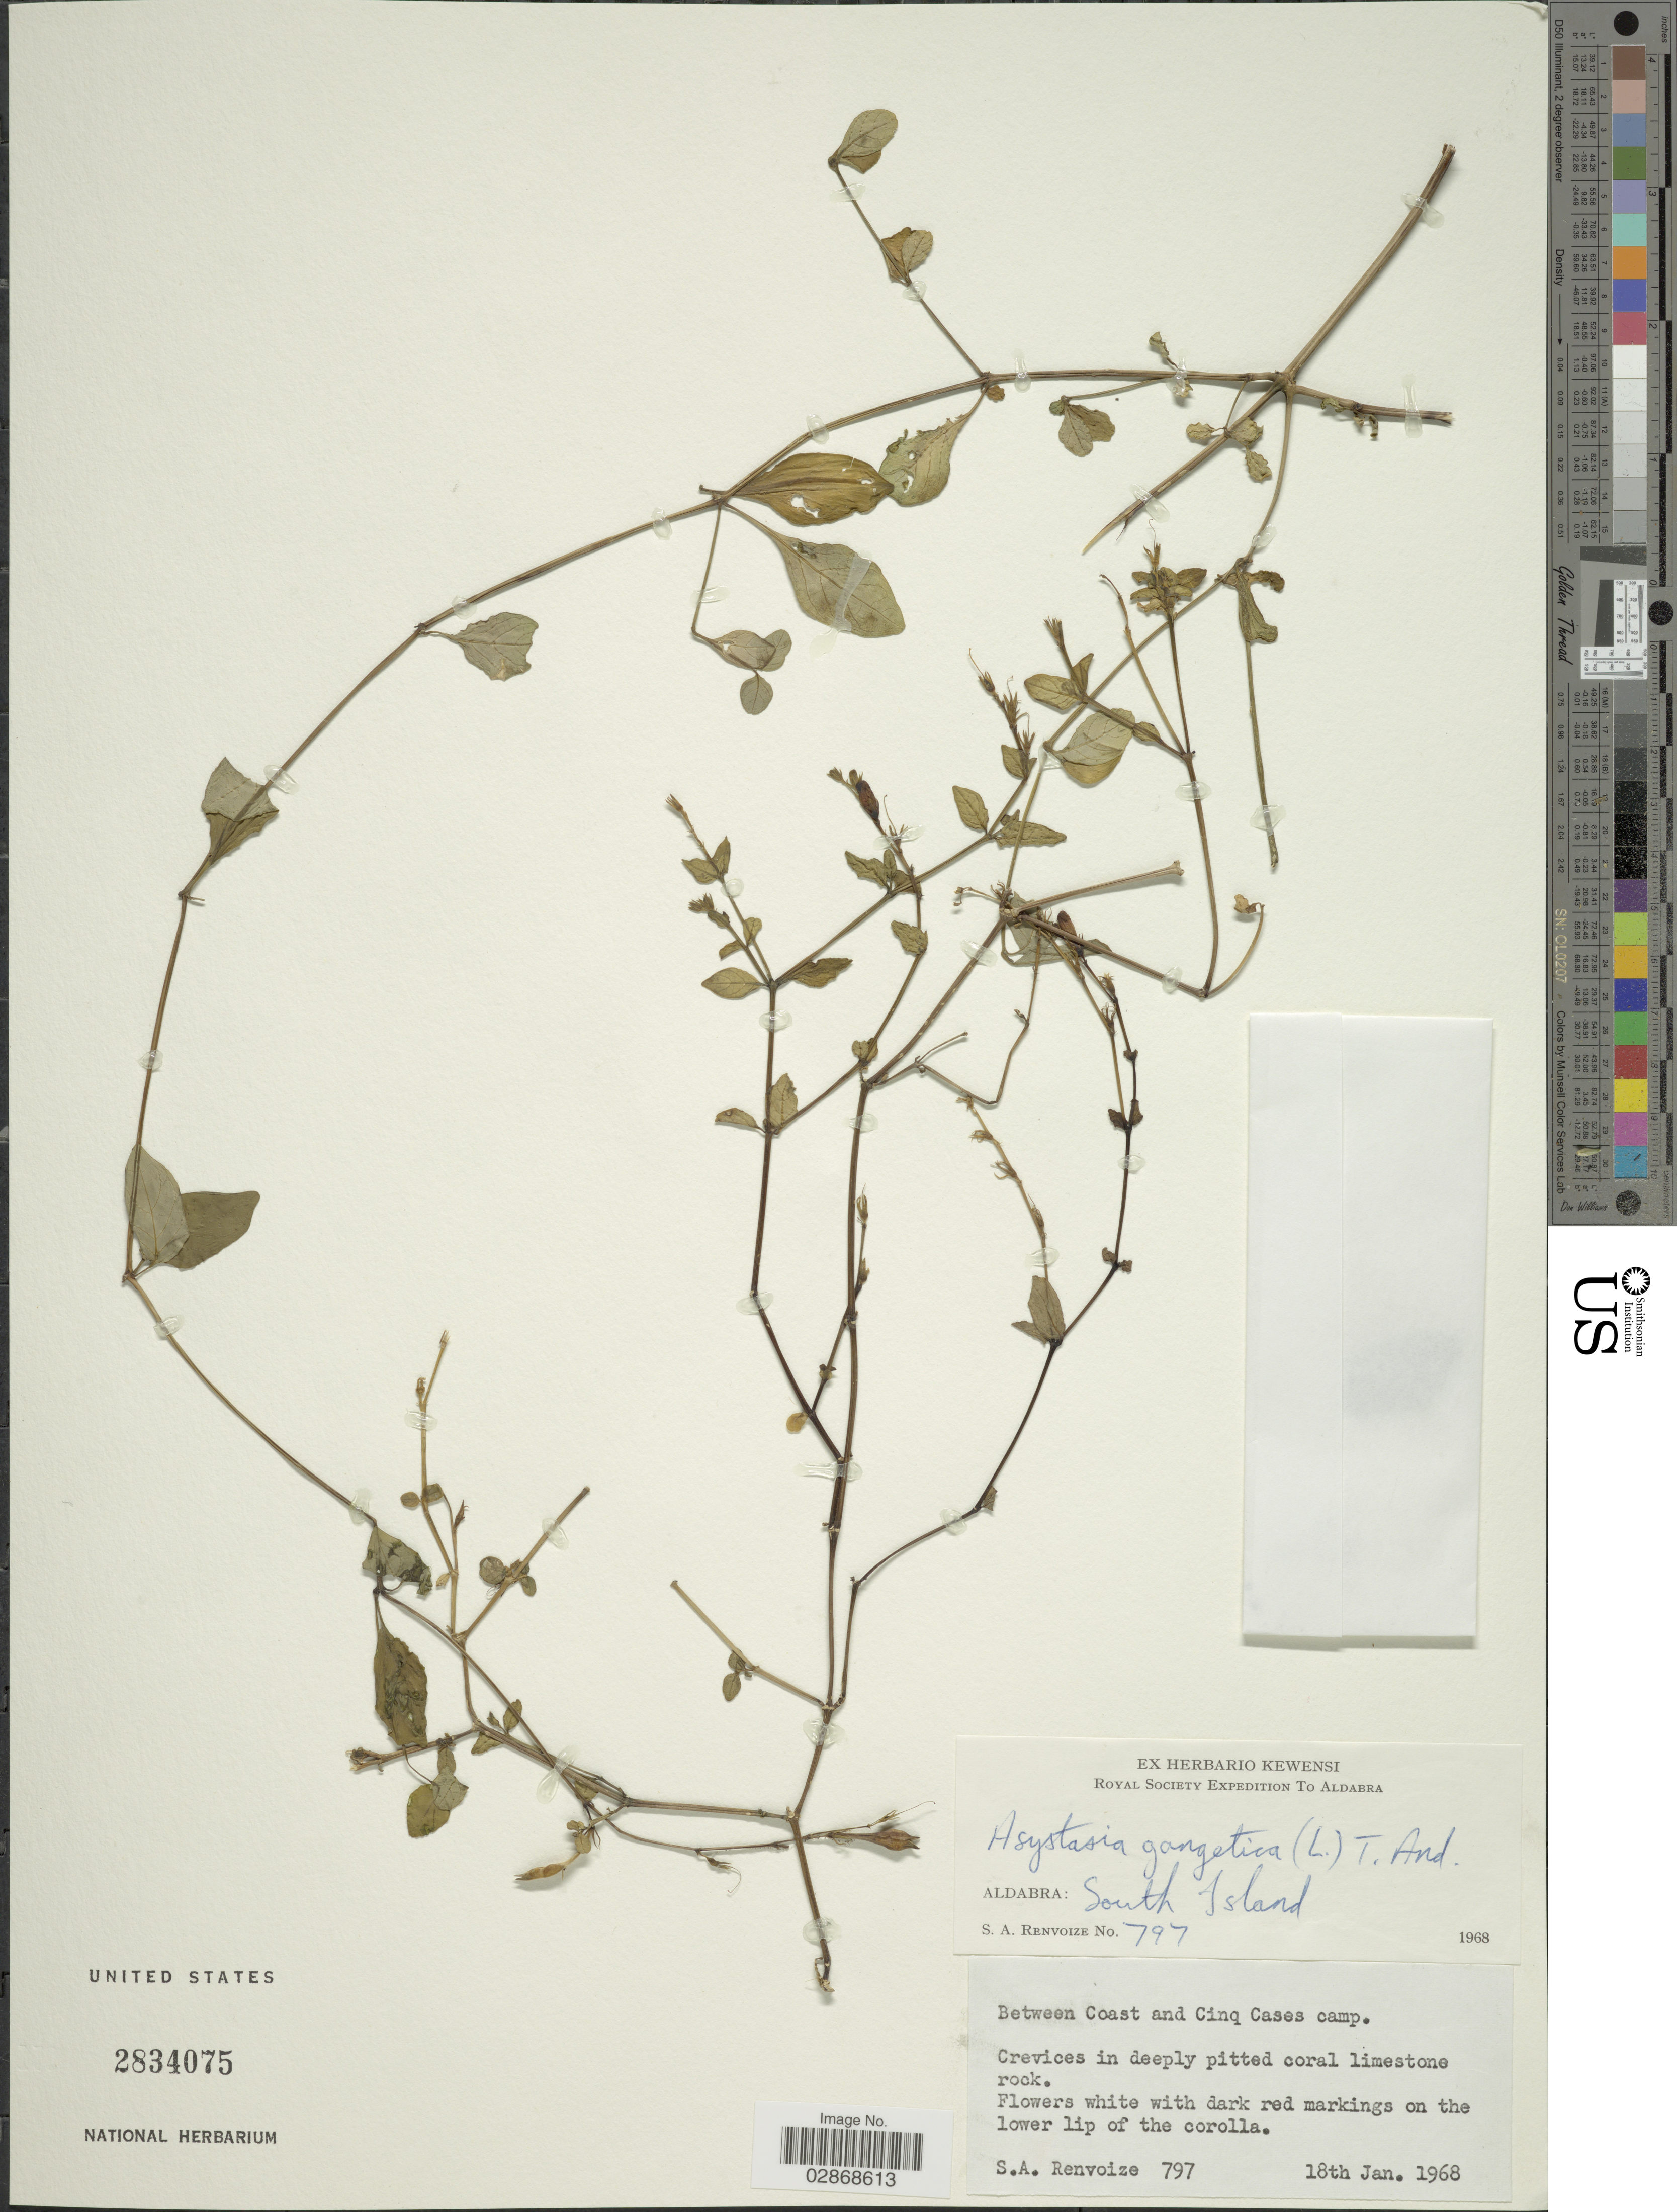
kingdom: Plantae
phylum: Tracheophyta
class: Magnoliopsida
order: Lamiales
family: Acanthaceae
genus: Asystasia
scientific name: Asystasia bojeriana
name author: Nees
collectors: S. A. Renvoize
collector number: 797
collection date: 1968-01-18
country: Seychelles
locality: Aldabra: South Island. Between Coast and Cinq Cases camp.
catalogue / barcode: US 2834075